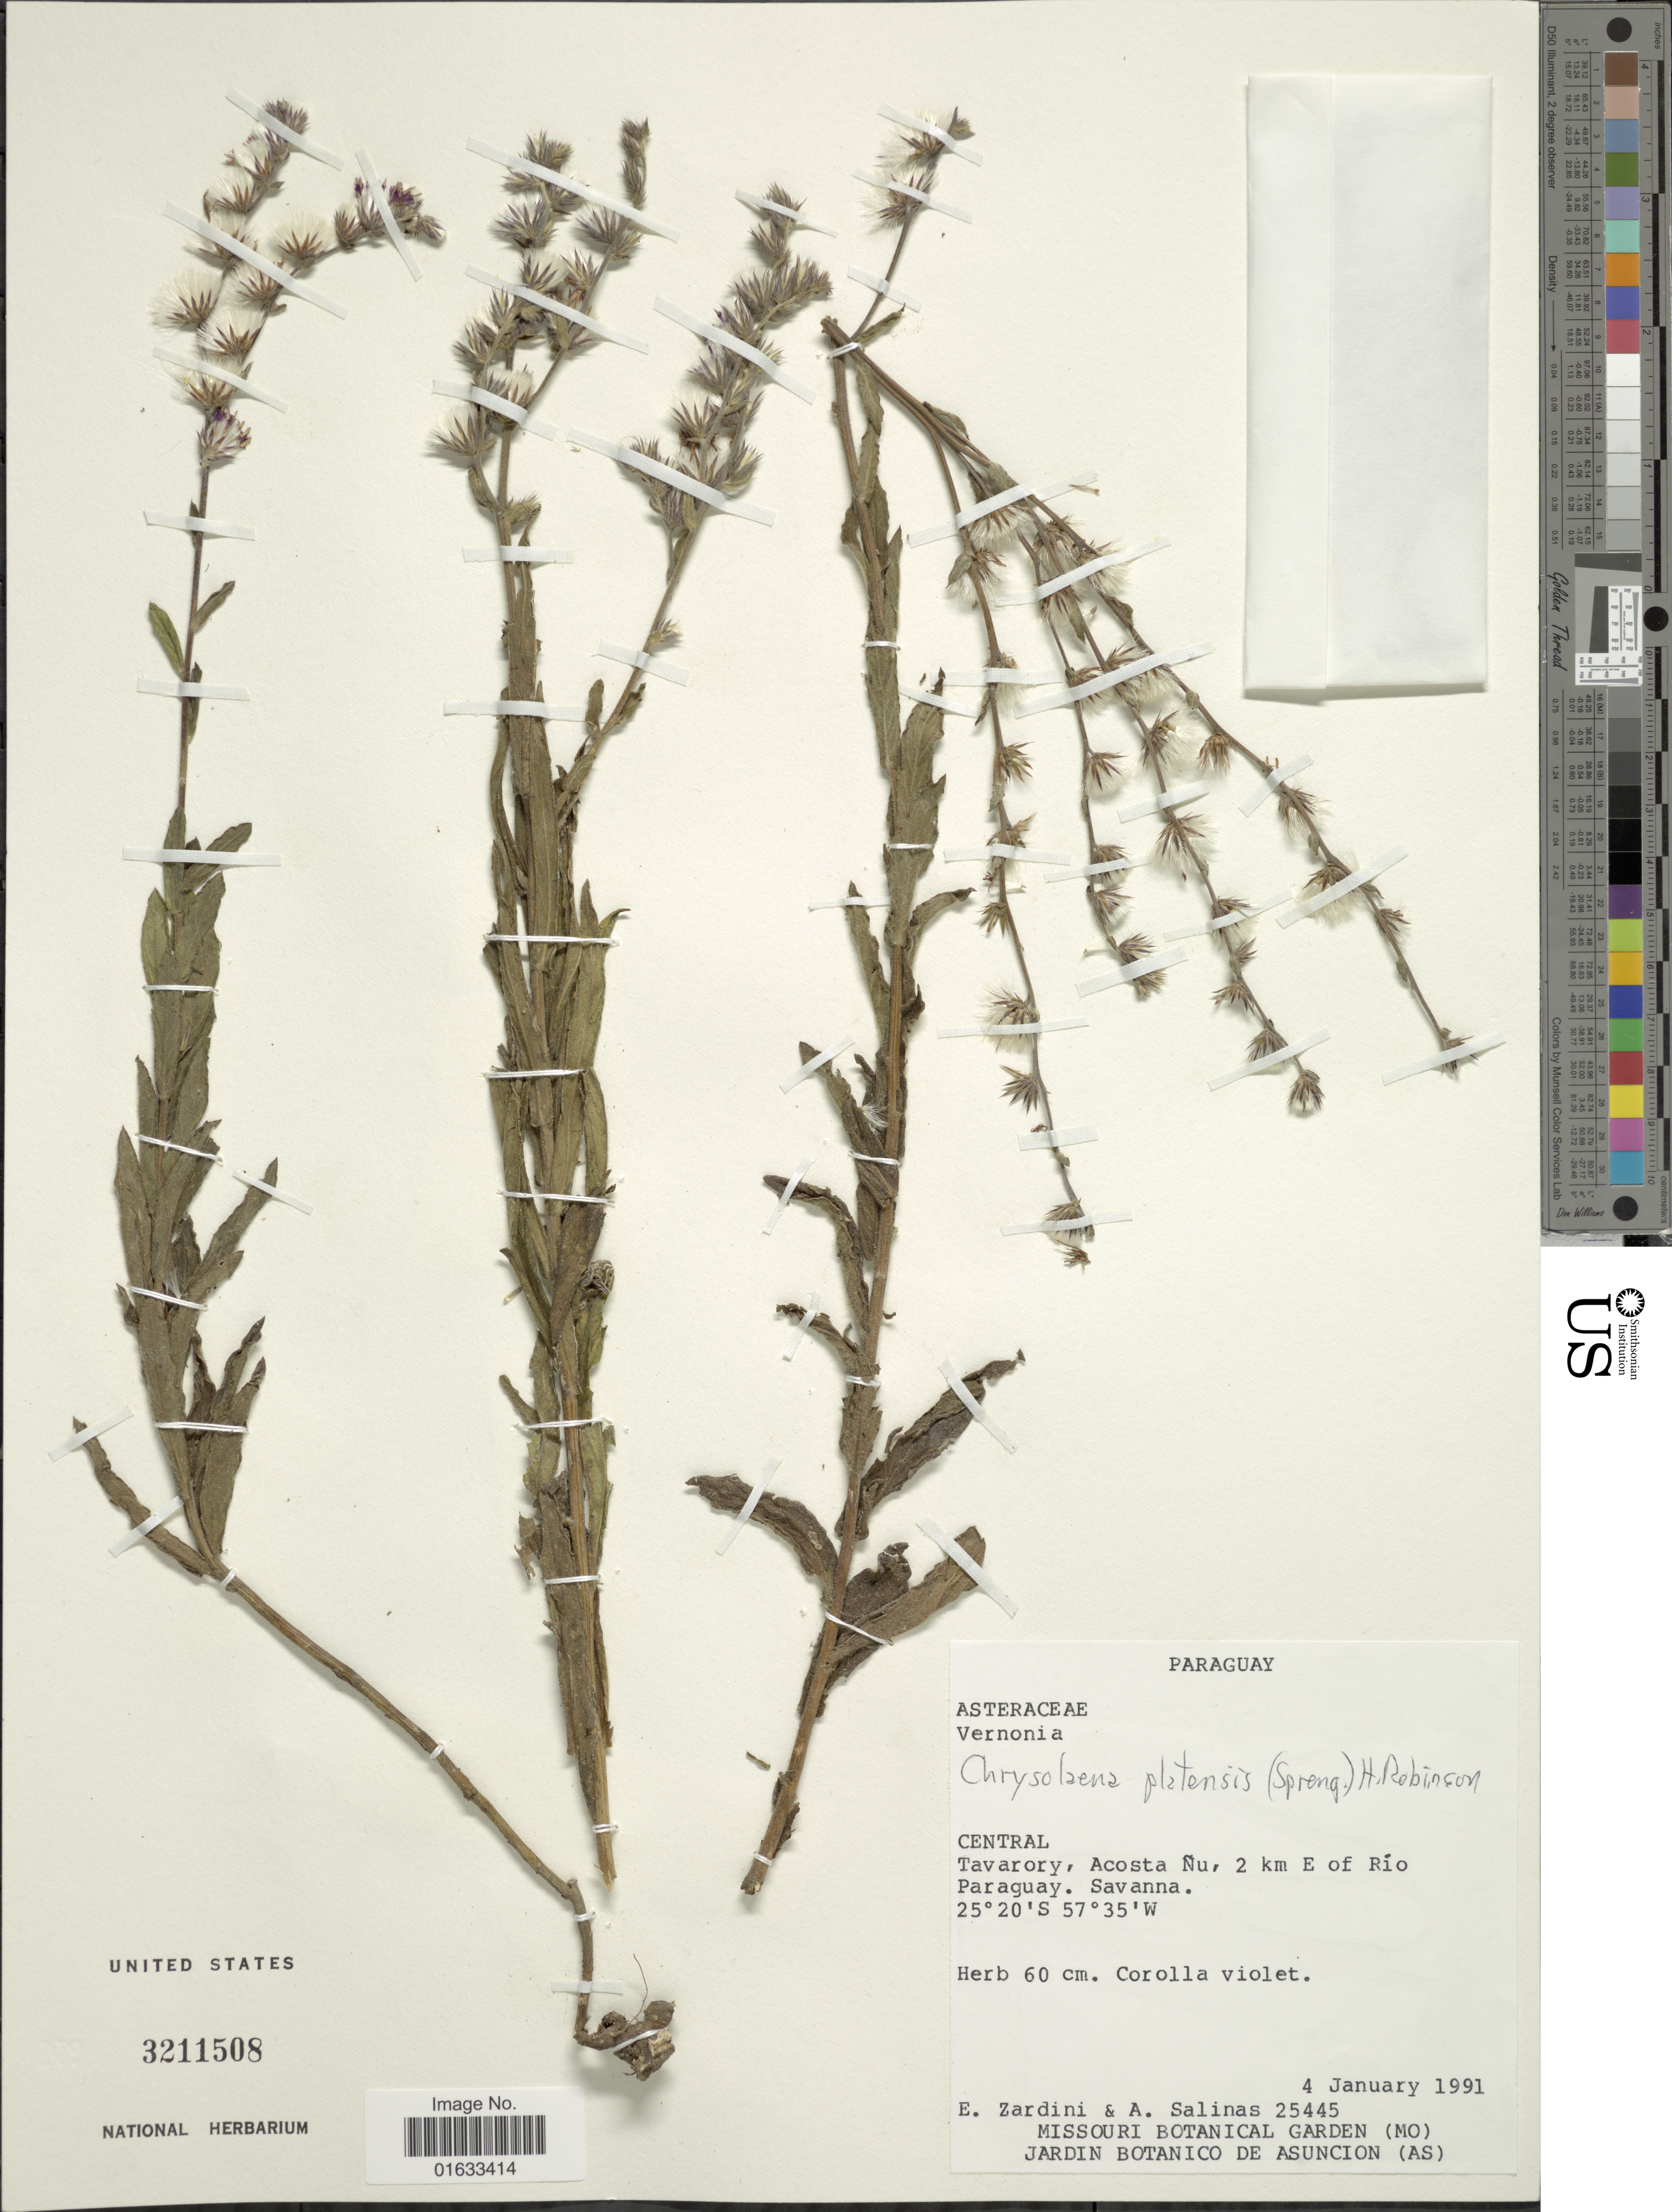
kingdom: Plantae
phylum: Tracheophyta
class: Magnoliopsida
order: Asterales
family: Asteraceae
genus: Chrysolaena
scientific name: Chrysolaena platensis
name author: (Spreng.) H. Rob.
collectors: E. M. Zardini & A. Salinas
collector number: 25445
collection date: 1991-01-04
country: Paraguay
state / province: Central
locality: Tavarory, Acosta Nu, 2 km E of Rio Paraguay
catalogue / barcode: US 3211508